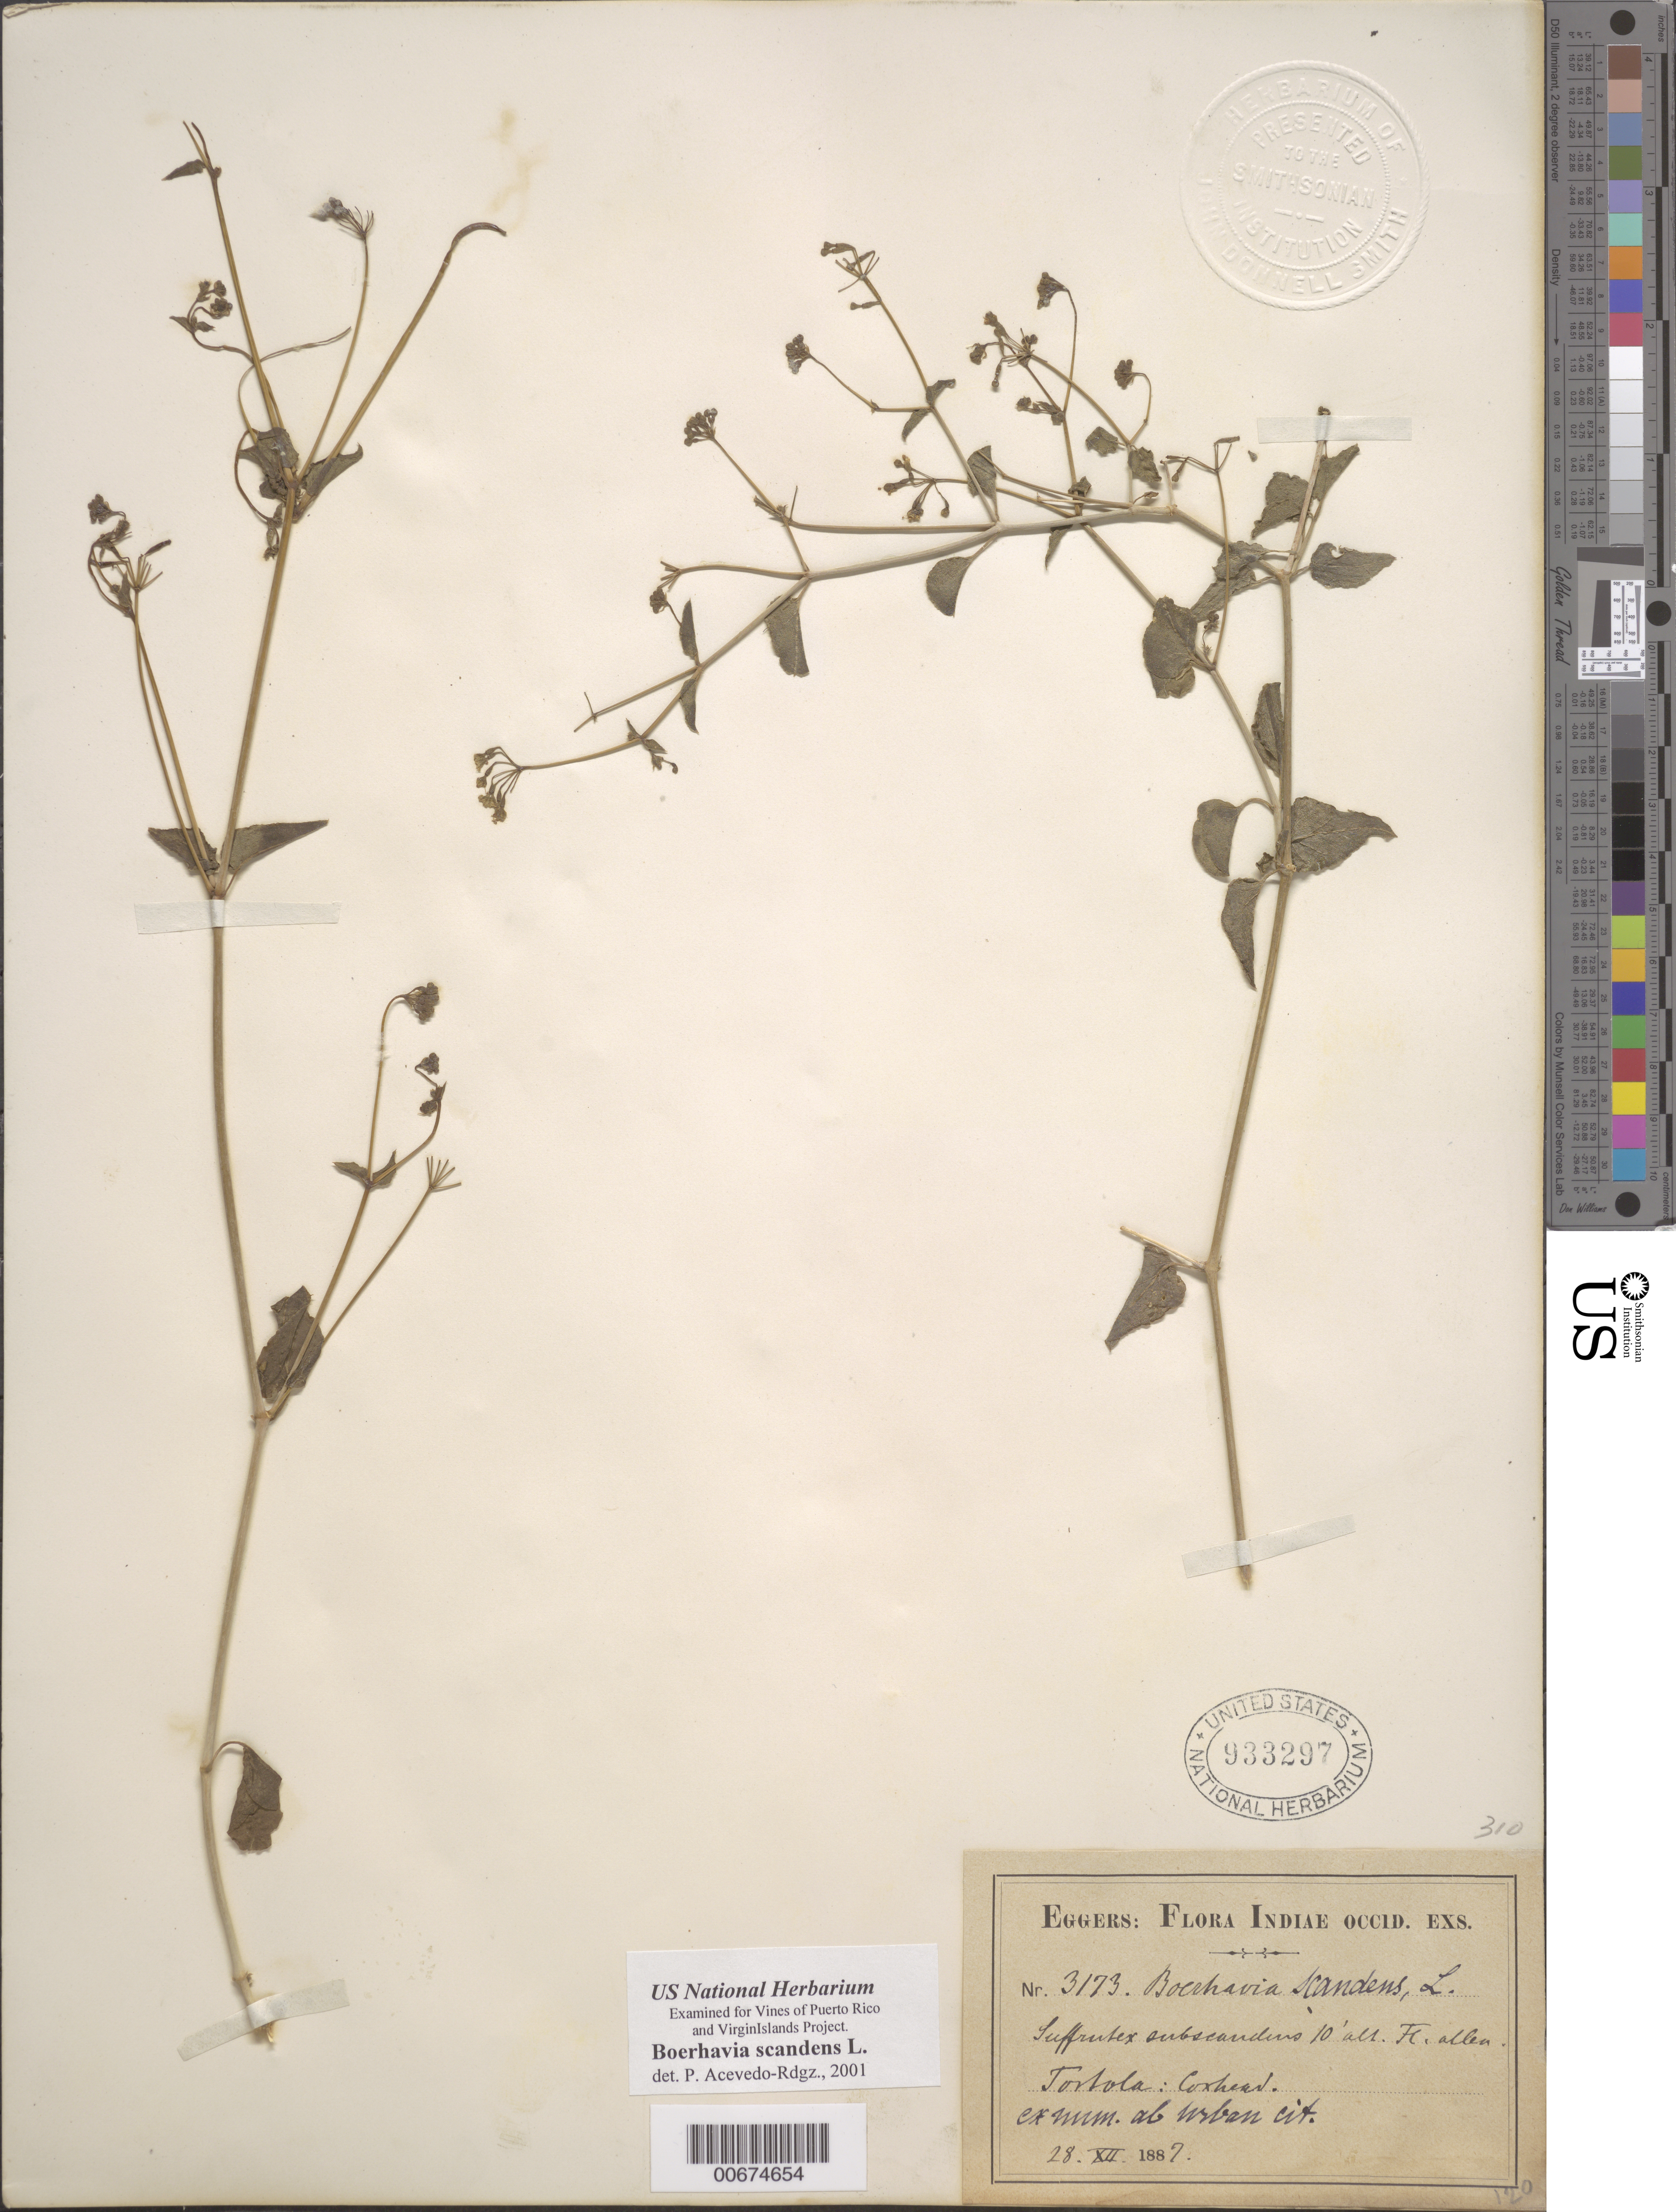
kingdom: Plantae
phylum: Tracheophyta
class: Magnoliopsida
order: Caryophyllales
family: Nyctaginaceae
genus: Boerhavia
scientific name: Boerhavia scandens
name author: L.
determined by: Acevedo-Rodríguez, P., (BOT), Smithsonian Institution - National Museum of Natural History (UNITED STATES)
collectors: H. F. A. von Eggers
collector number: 3173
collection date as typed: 28 Dec 1887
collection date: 1887-12-28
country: British Virgin Islands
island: Tortola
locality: Coxhead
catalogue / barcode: US 933297